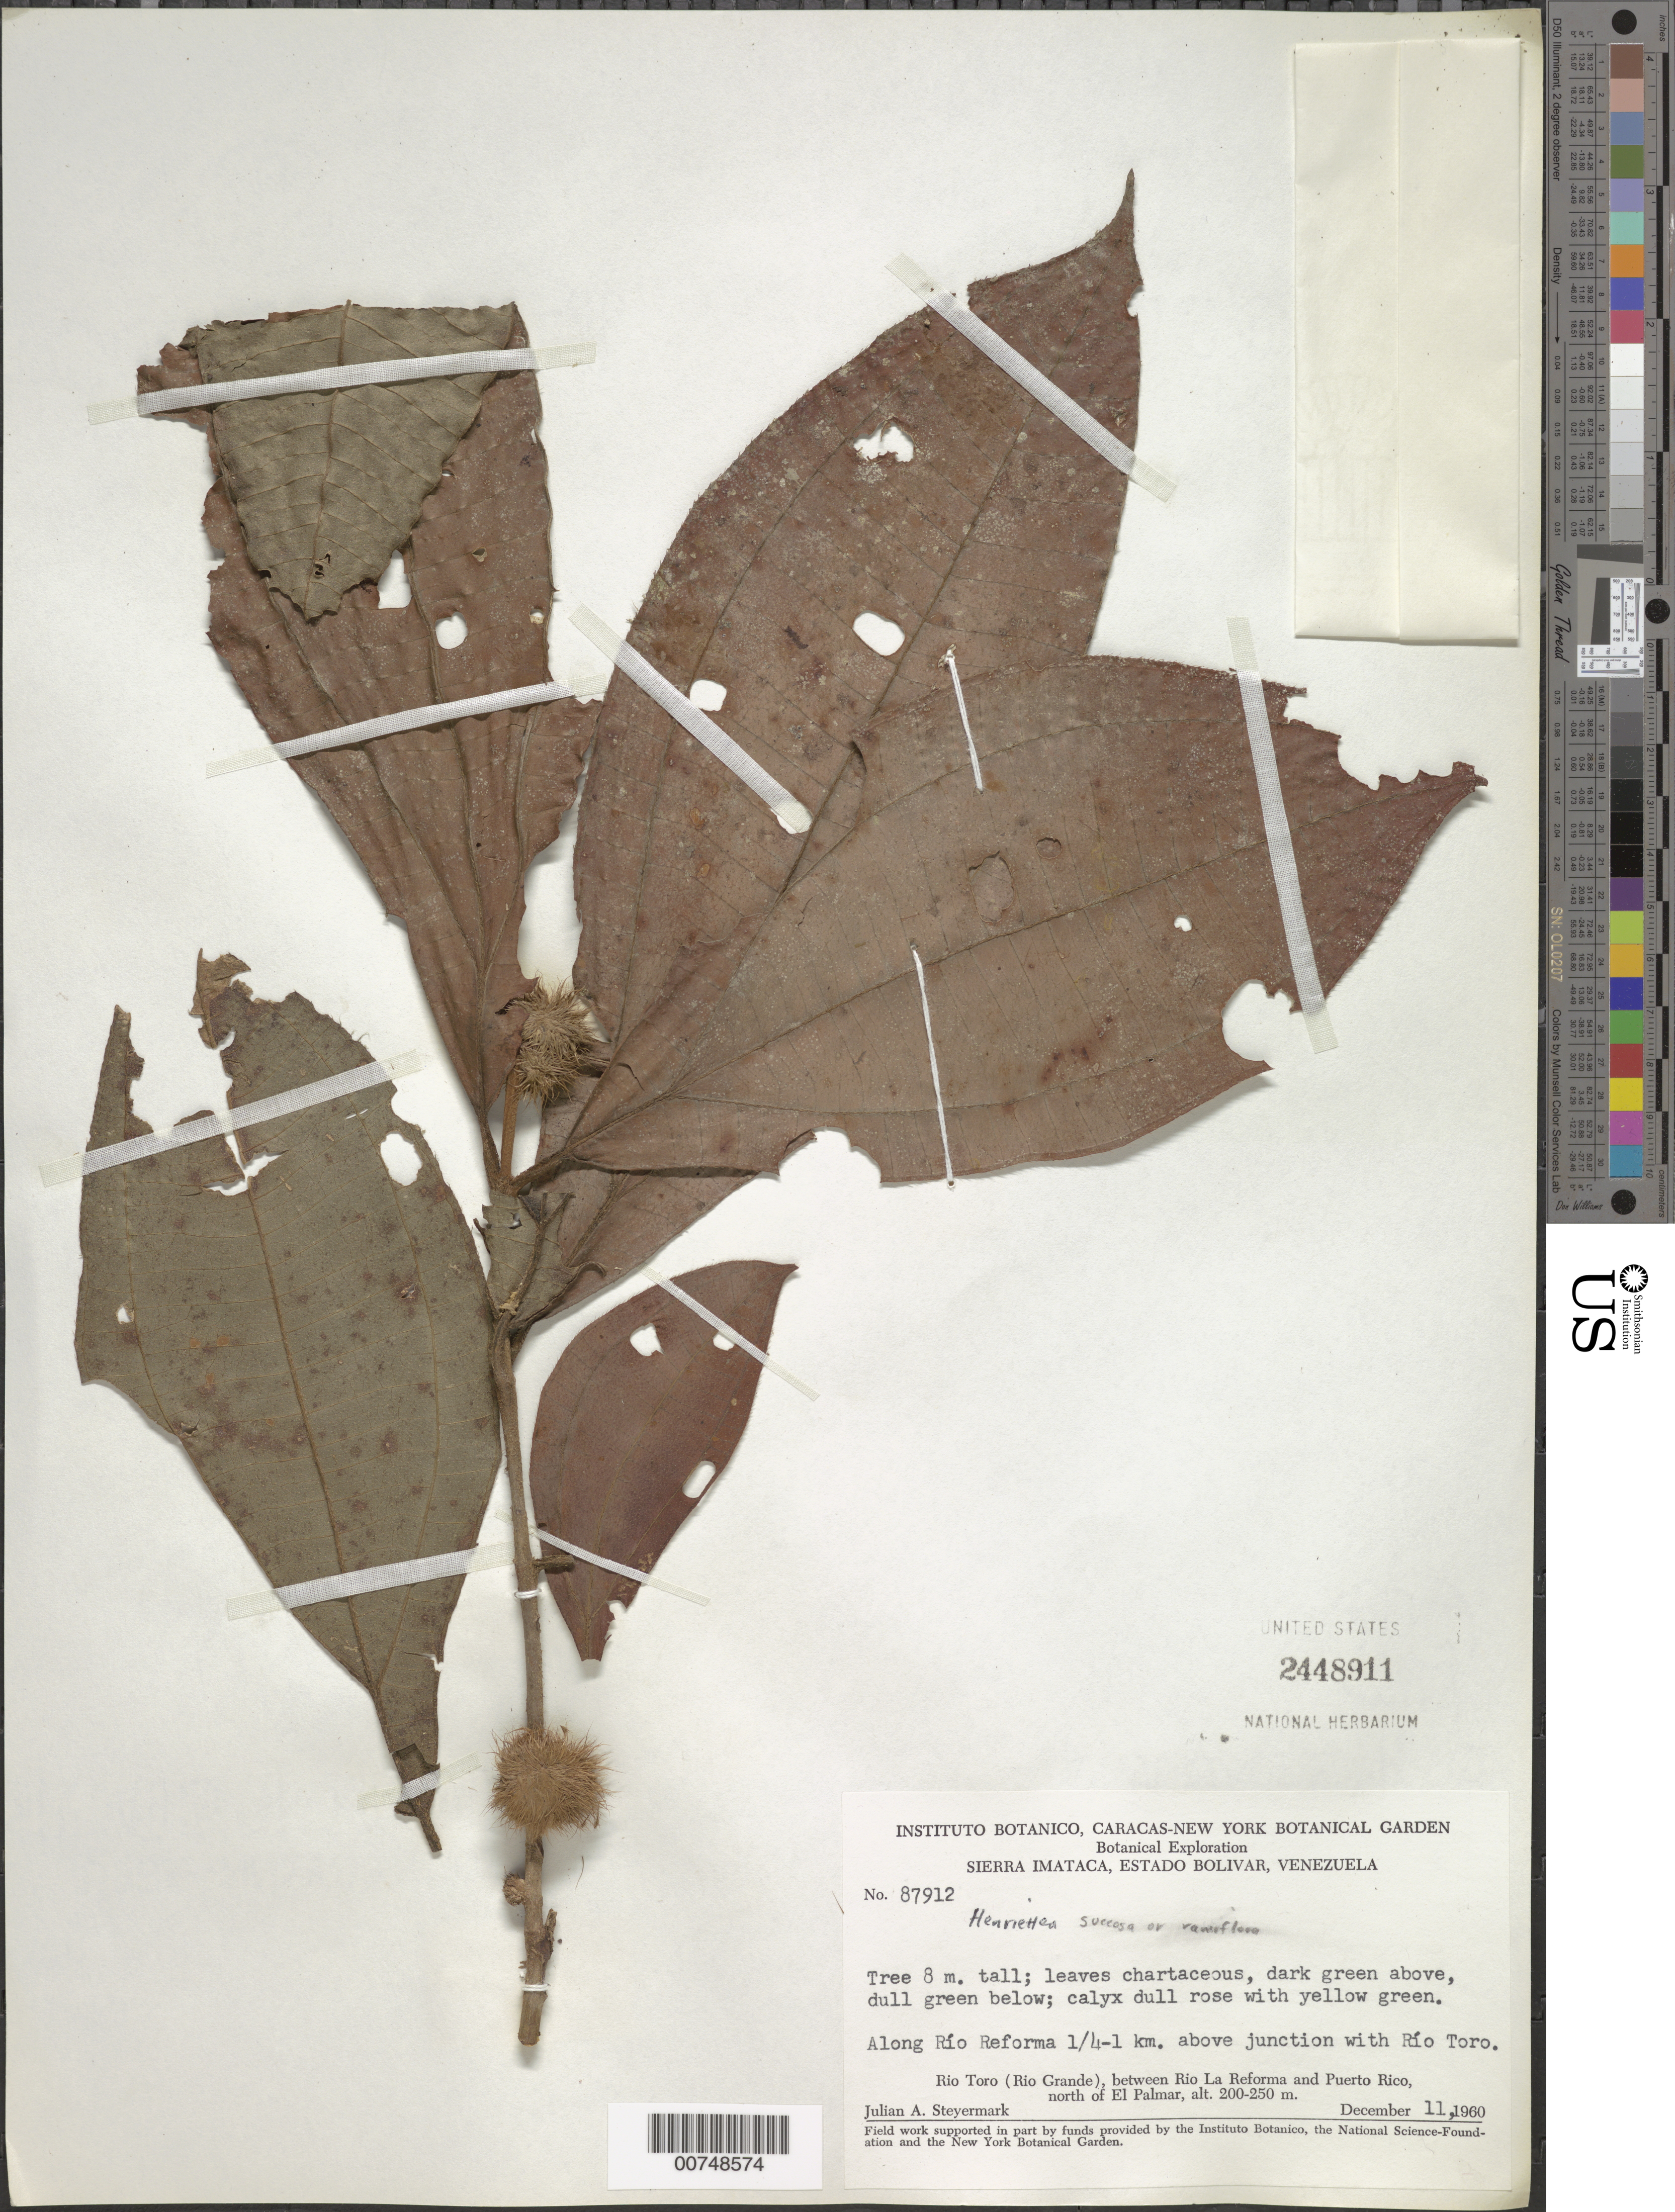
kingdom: Plantae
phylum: Tracheophyta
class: Magnoliopsida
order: Myrtales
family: Melastomataceae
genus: Henriettea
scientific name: Henriettea ramiflora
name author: (Sw.) DC.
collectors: J. Steyermark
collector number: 87912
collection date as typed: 11-Dec-60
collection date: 1960-12-11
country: Venezuela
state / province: Bolívar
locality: Río Reforma, 0.25-1 km above junction with Río Toro (Río Grande), between Río La Reforma and Puerto Rico, N of El Palmar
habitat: Riverside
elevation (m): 200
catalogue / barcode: US 2448911